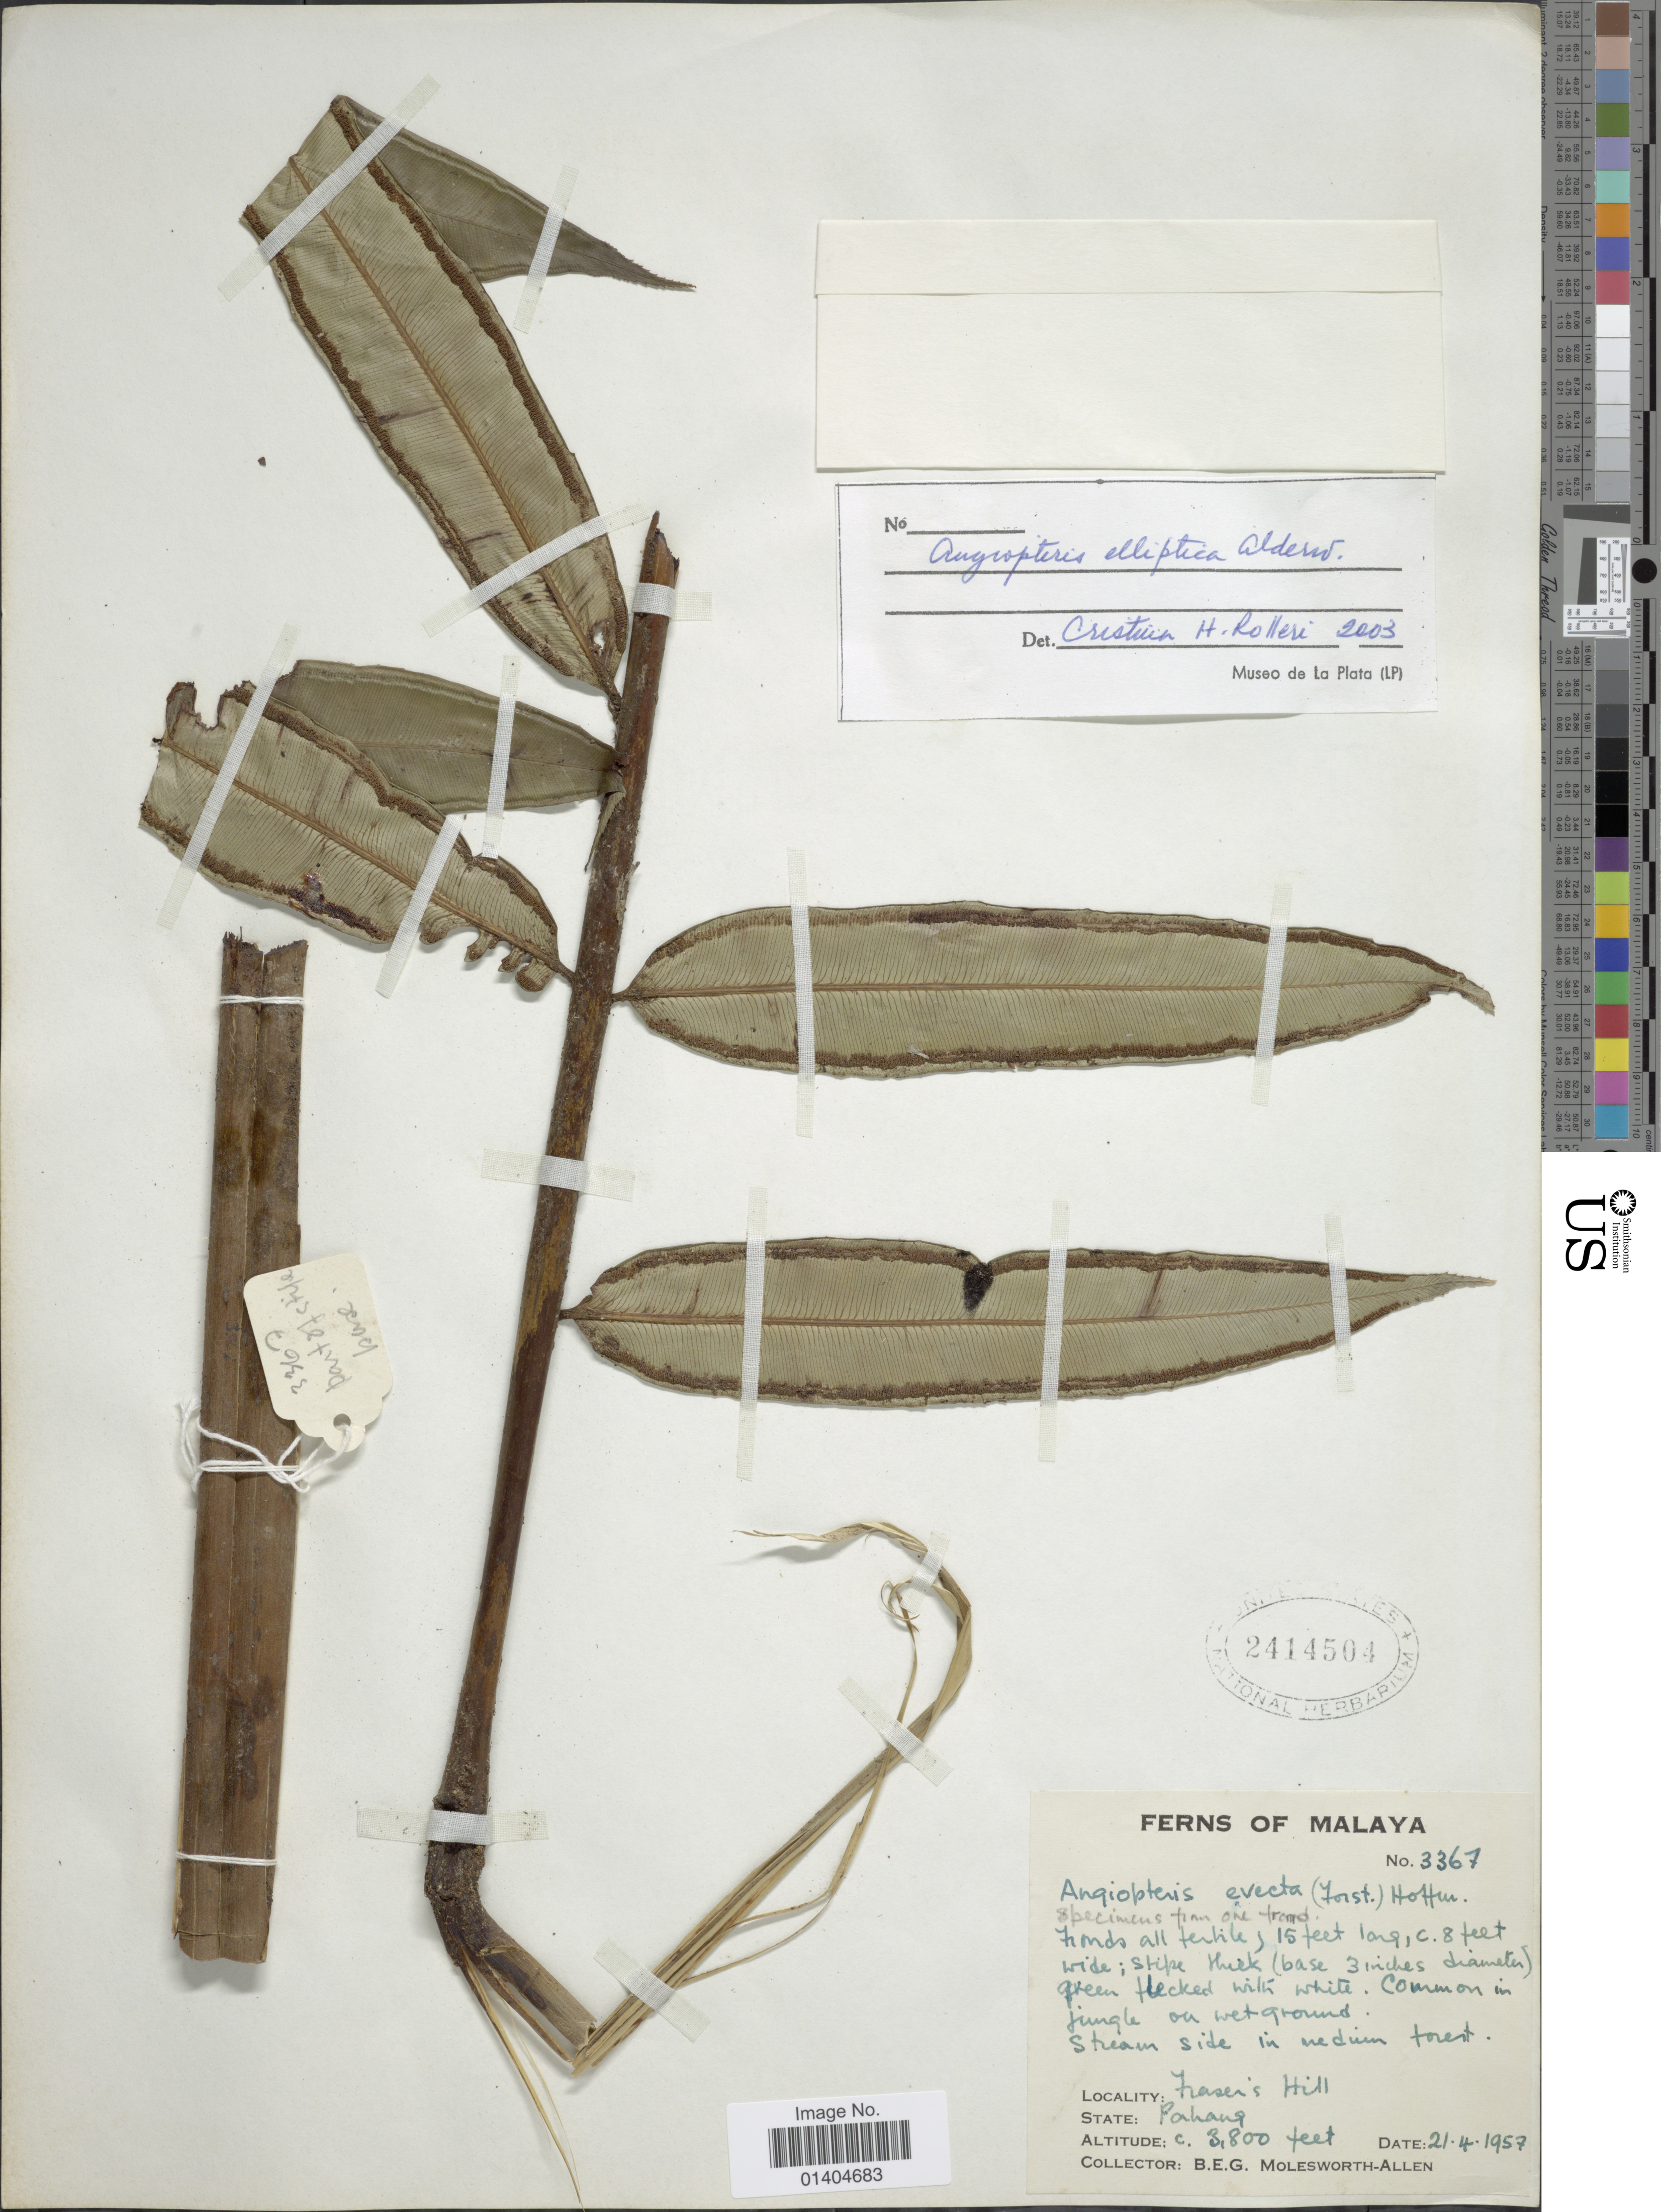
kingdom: Plantae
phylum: Tracheophyta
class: Polypodiopsida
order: Marattiales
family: Marattiaceae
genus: Angiopteris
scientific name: Angiopteris elliptica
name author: Alderw.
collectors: B. E. G. Molesworth-Allen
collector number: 3367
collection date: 1957-04-21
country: Malaysia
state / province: Pahang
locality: Frasers Hill.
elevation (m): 1158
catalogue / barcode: US 2414504